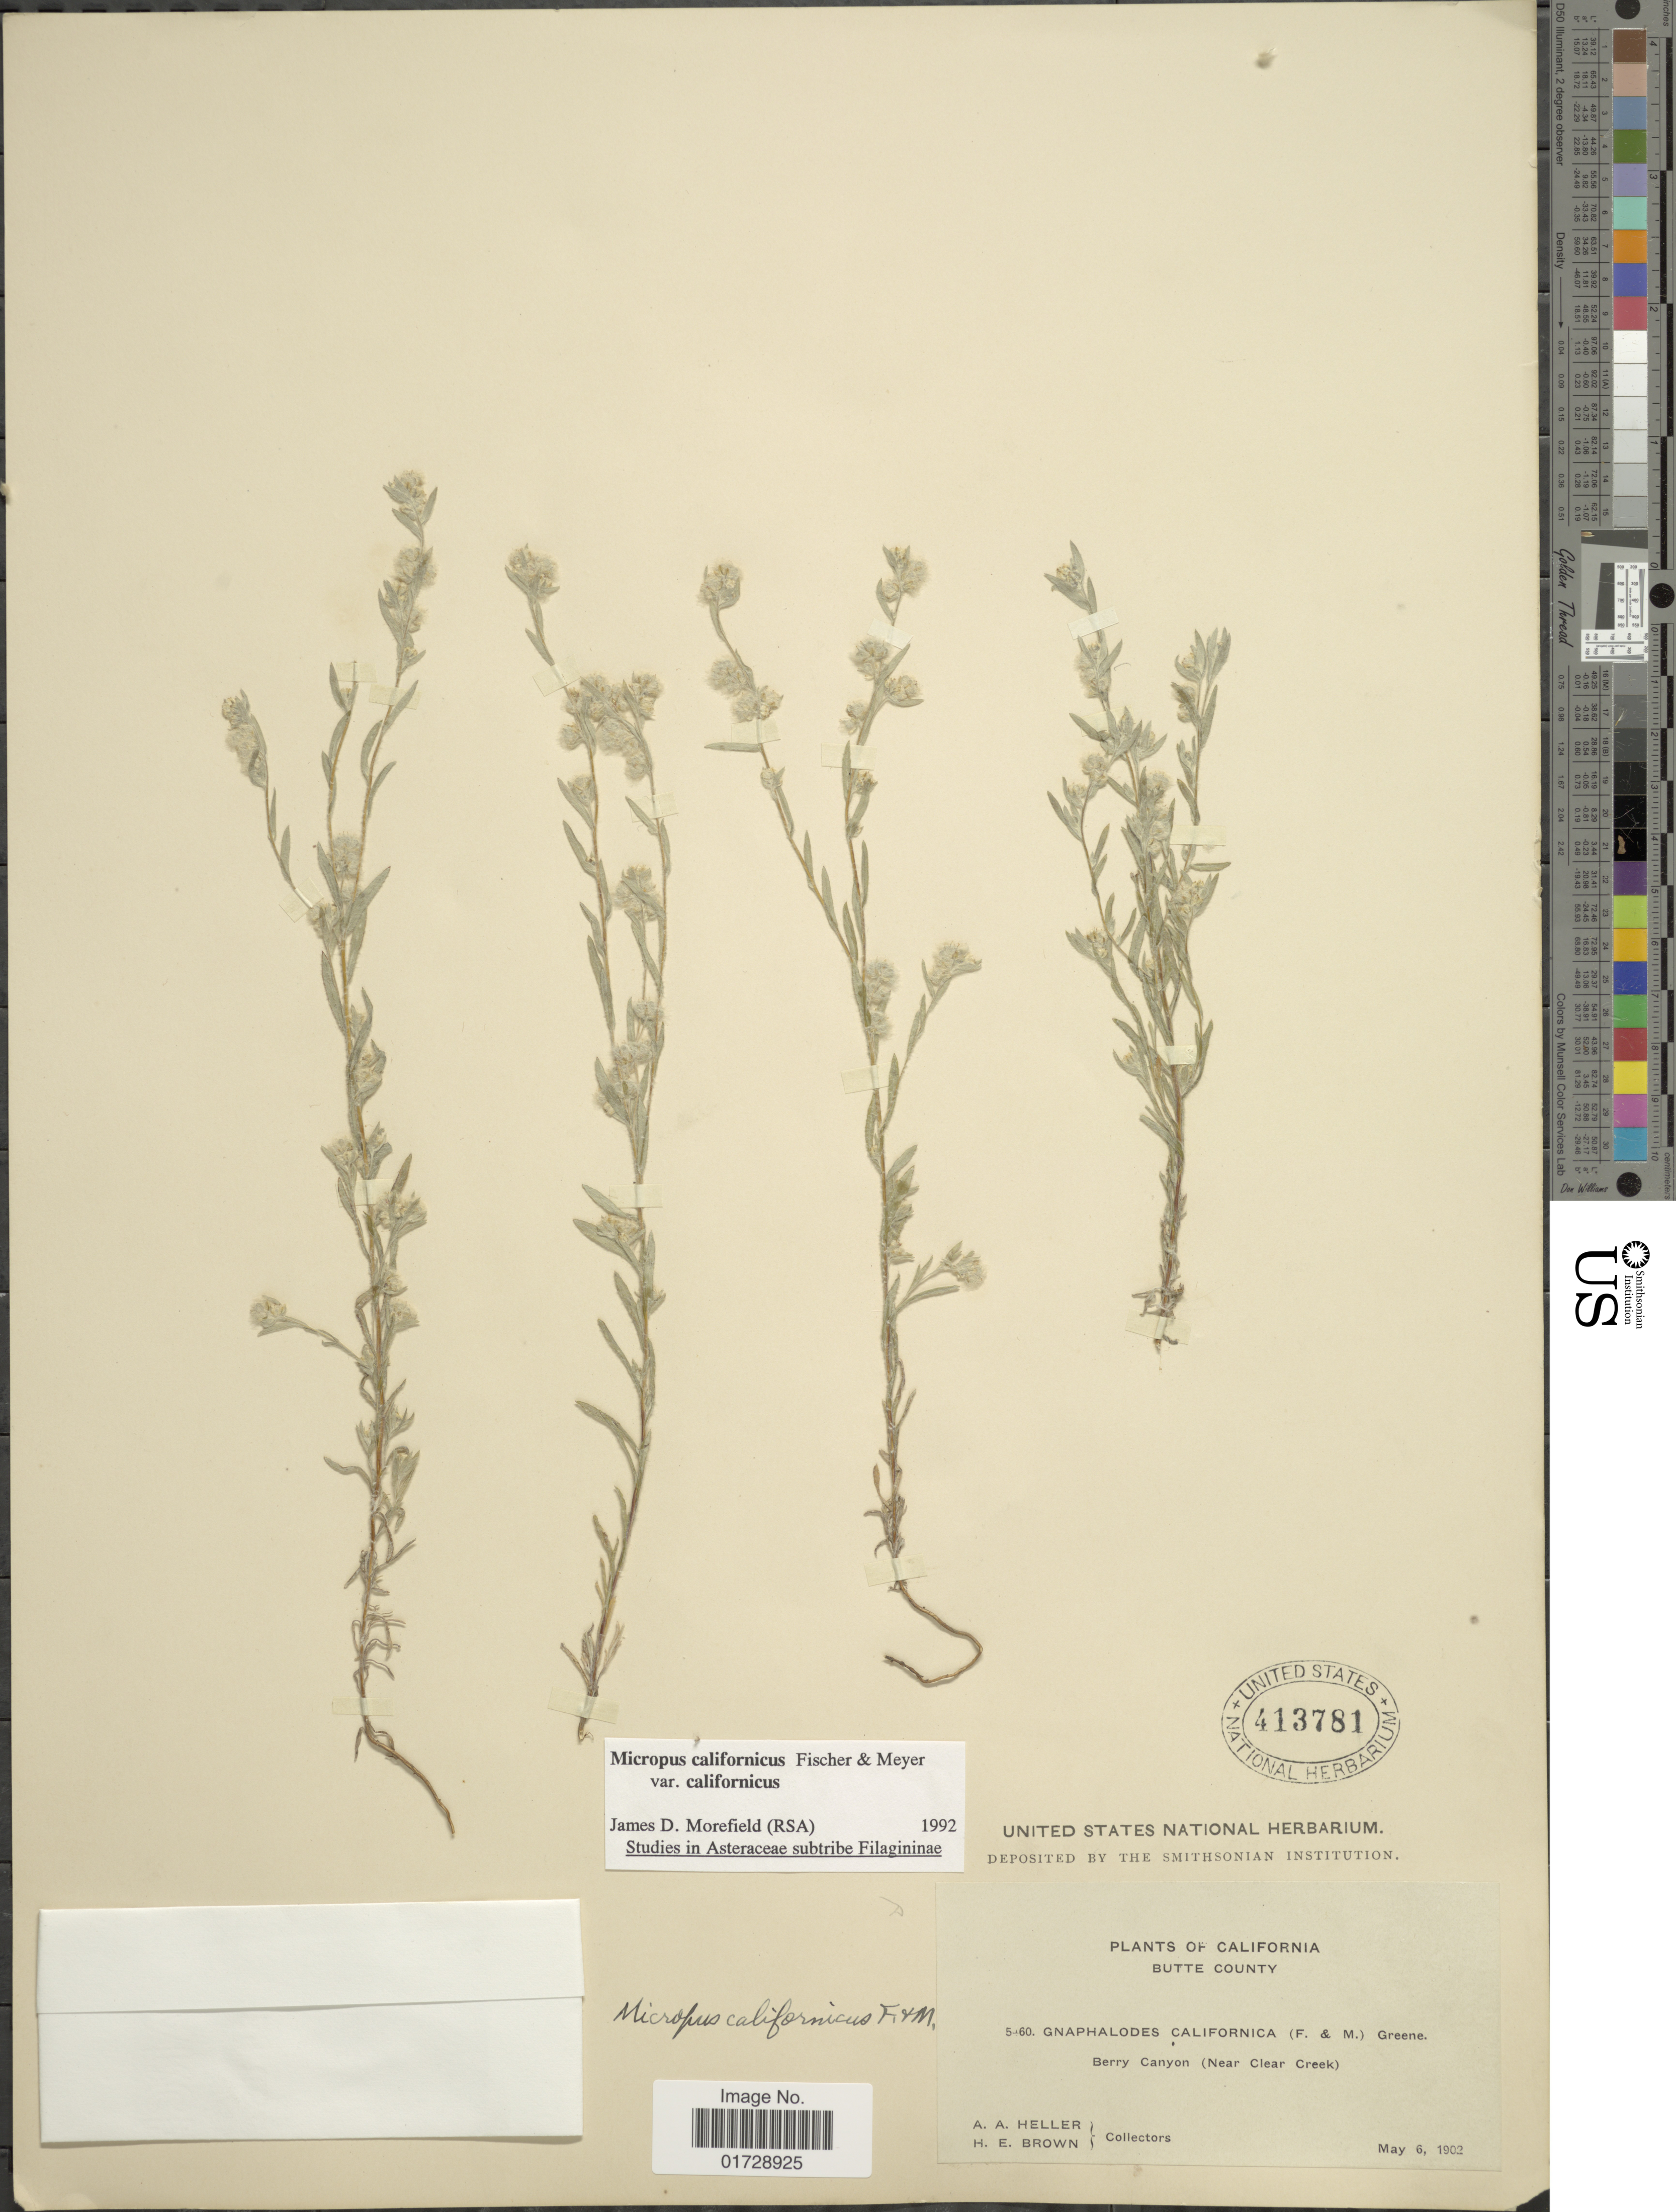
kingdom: Plantae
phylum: Tracheophyta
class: Magnoliopsida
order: Asterales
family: Asteraceae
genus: Micropus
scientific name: Micropus californicus var. californicus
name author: Fisch. & C.A. Mey.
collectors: A. A. Heller & H. E. Brown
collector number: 5460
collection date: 1902-05-06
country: United States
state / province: California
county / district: Butte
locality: Butte County, Berry Canyon (Near Clear Creek)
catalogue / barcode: US 413781